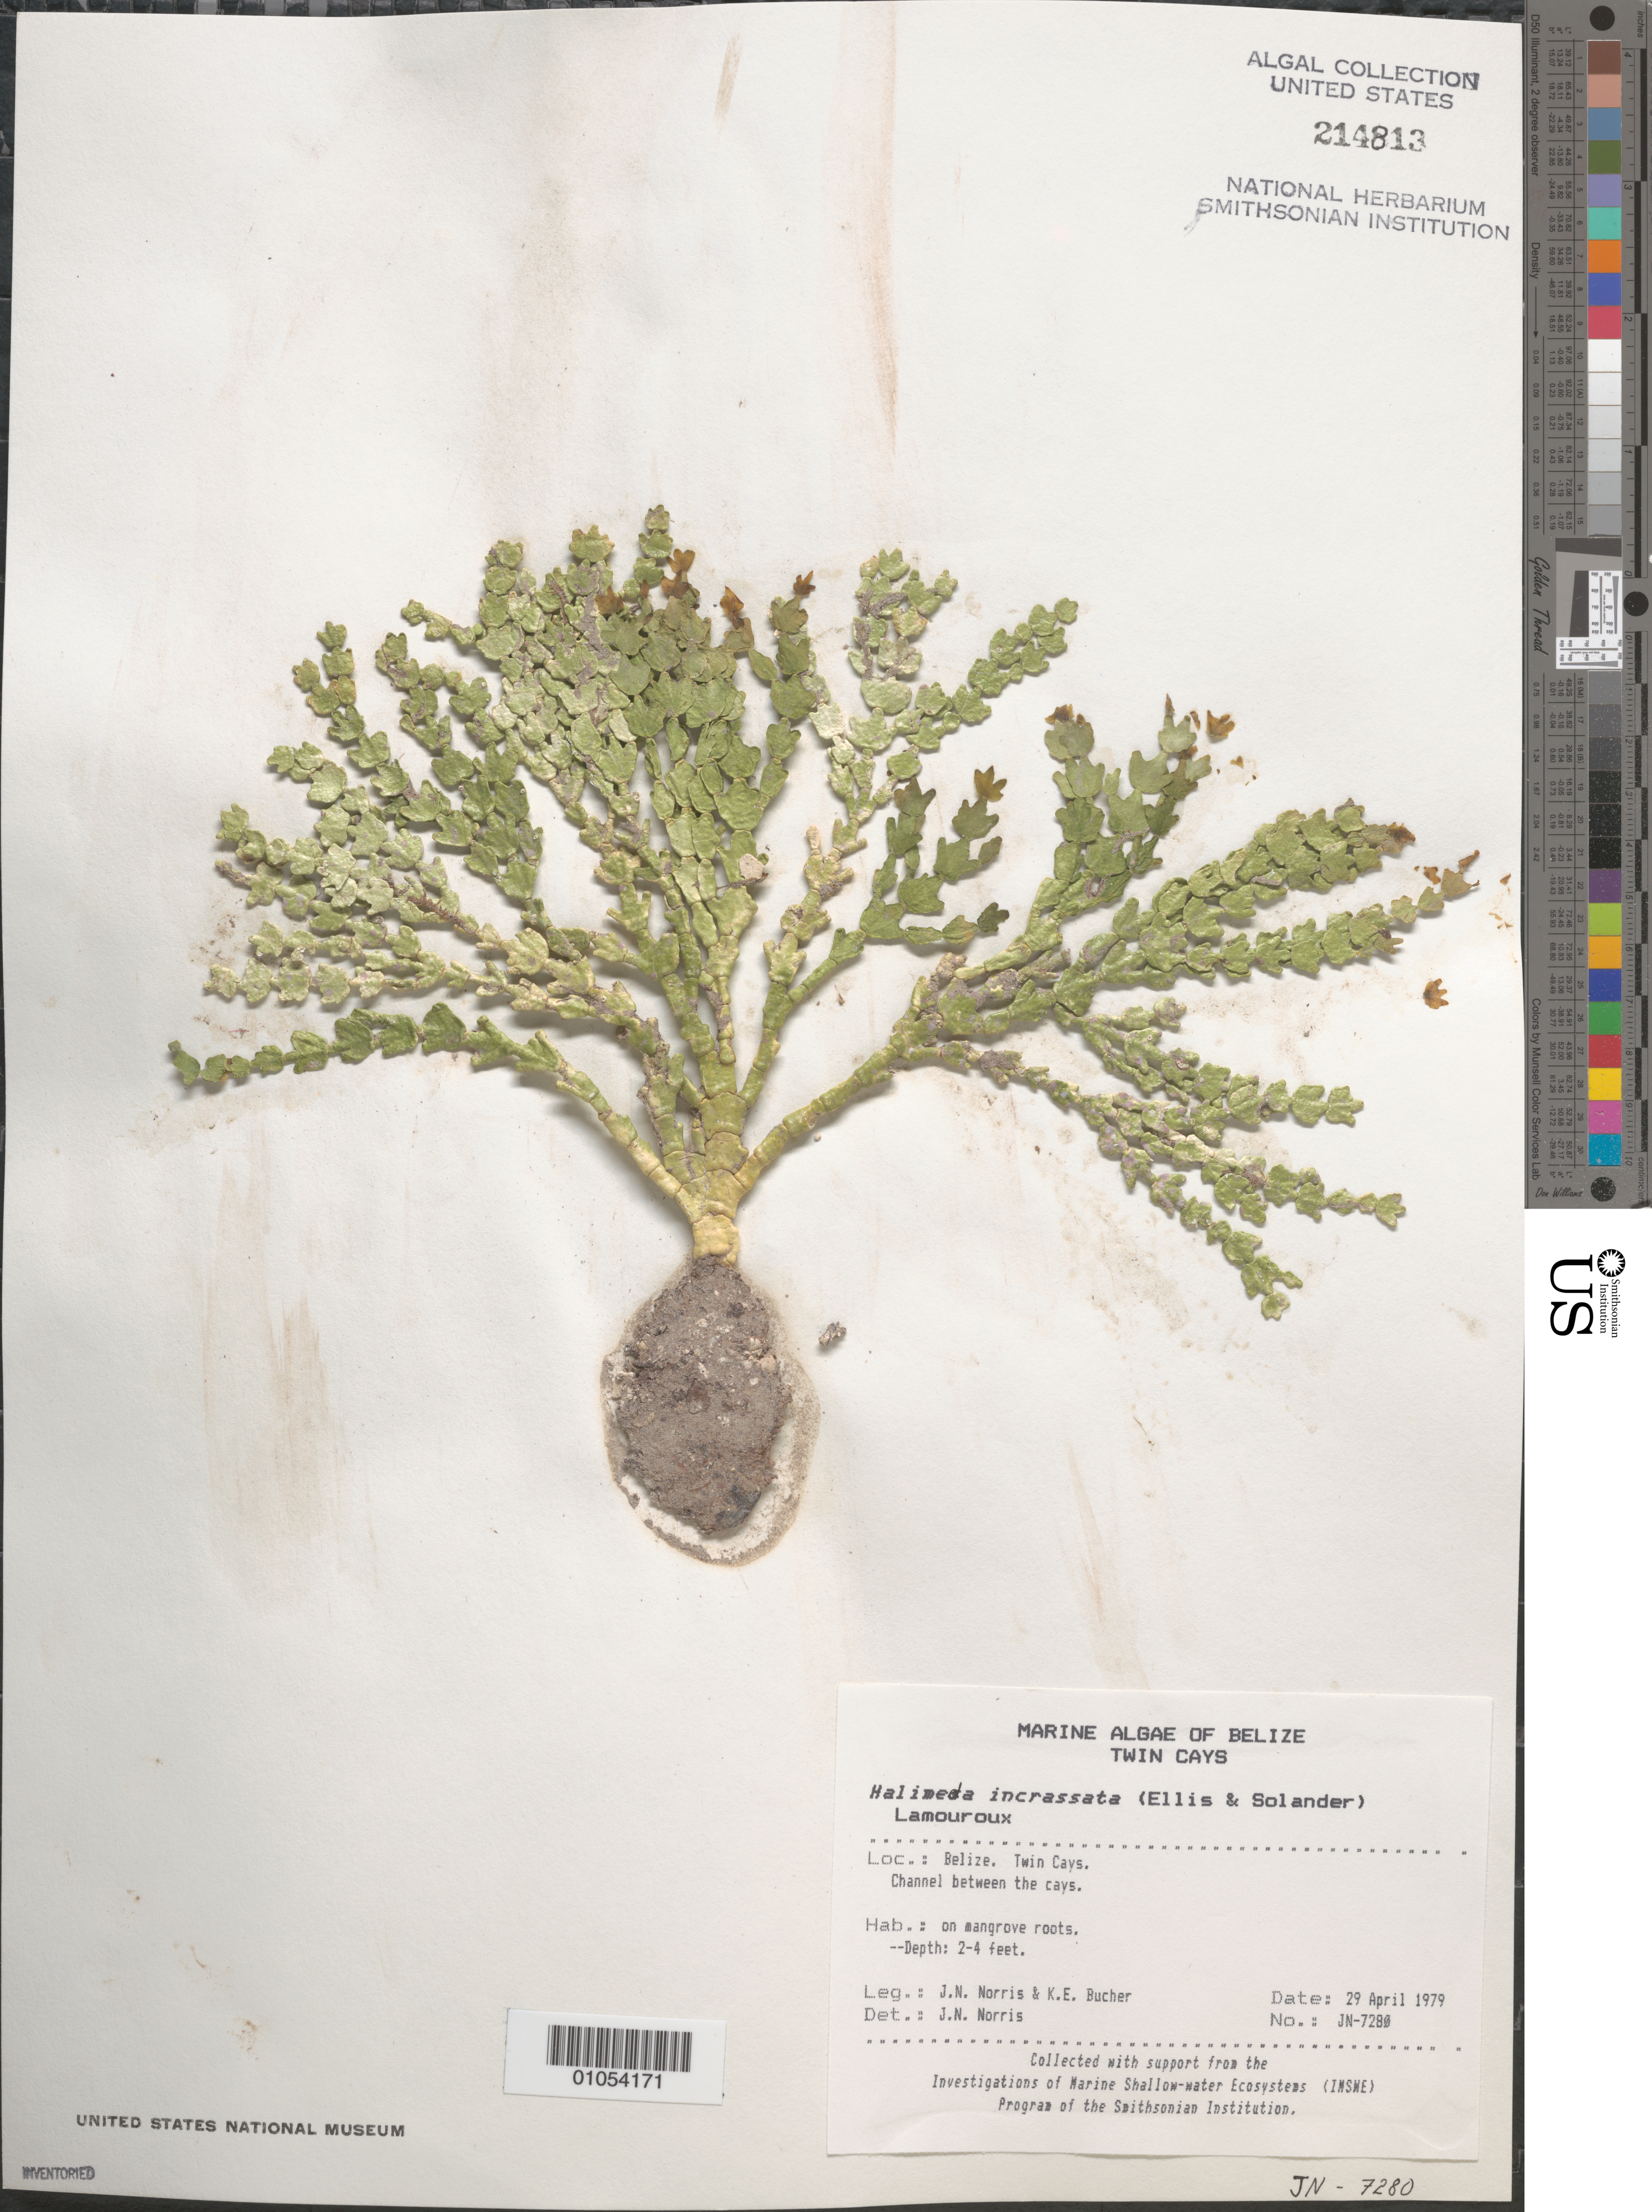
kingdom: Plantae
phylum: Chlorophyta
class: Ulvophyceae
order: Bryopsidales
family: Halimedaceae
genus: Halimeda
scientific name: Halimeda incrassata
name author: (J. Ellis) J.V.Lamouroux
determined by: Norris, James N.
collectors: J. N. Norris & K. E. Bucher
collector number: JN-7280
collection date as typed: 29 Apr 1979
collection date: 1979-04-29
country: Belize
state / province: Stann Creek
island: Twin Cays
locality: Channel between Twin Cays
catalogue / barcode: US 214813